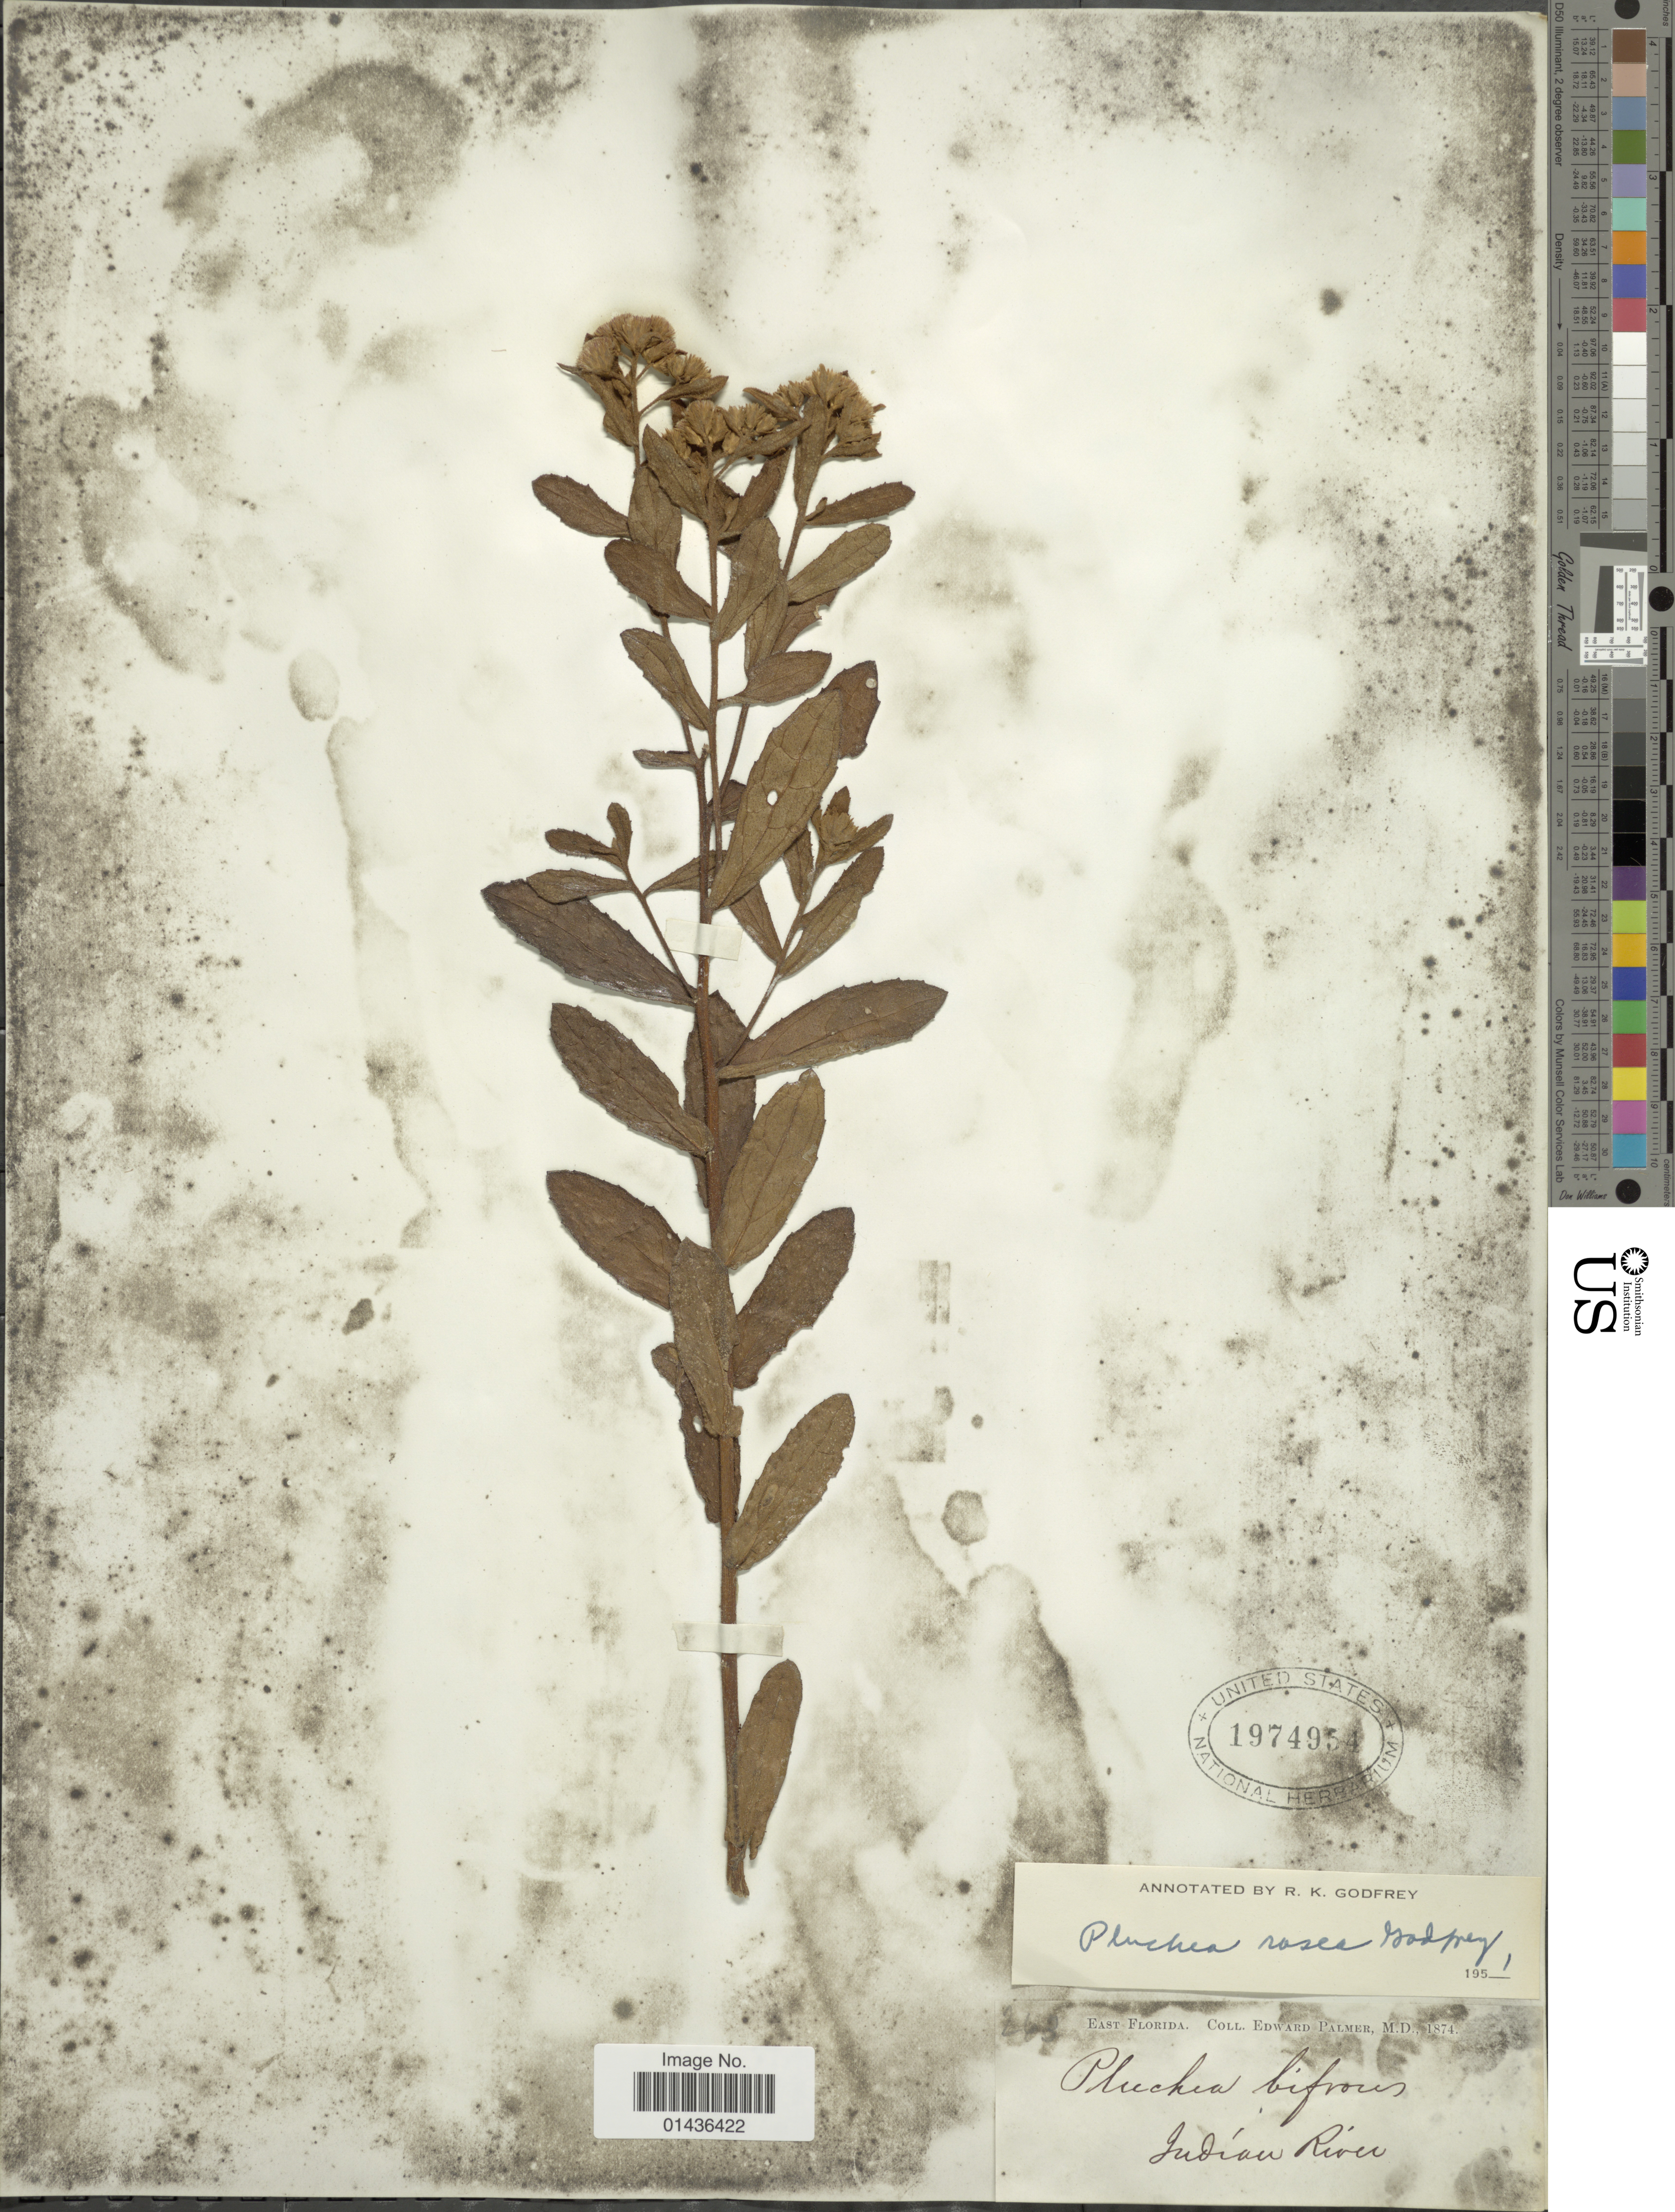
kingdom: Plantae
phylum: Tracheophyta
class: Magnoliopsida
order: Asterales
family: Asteraceae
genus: Pluchea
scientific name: Pluchea rosea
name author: R.K. Godfrey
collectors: E. Palmer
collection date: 1874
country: United States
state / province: Florida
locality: East Florida, Indian River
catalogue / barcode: US 1974954